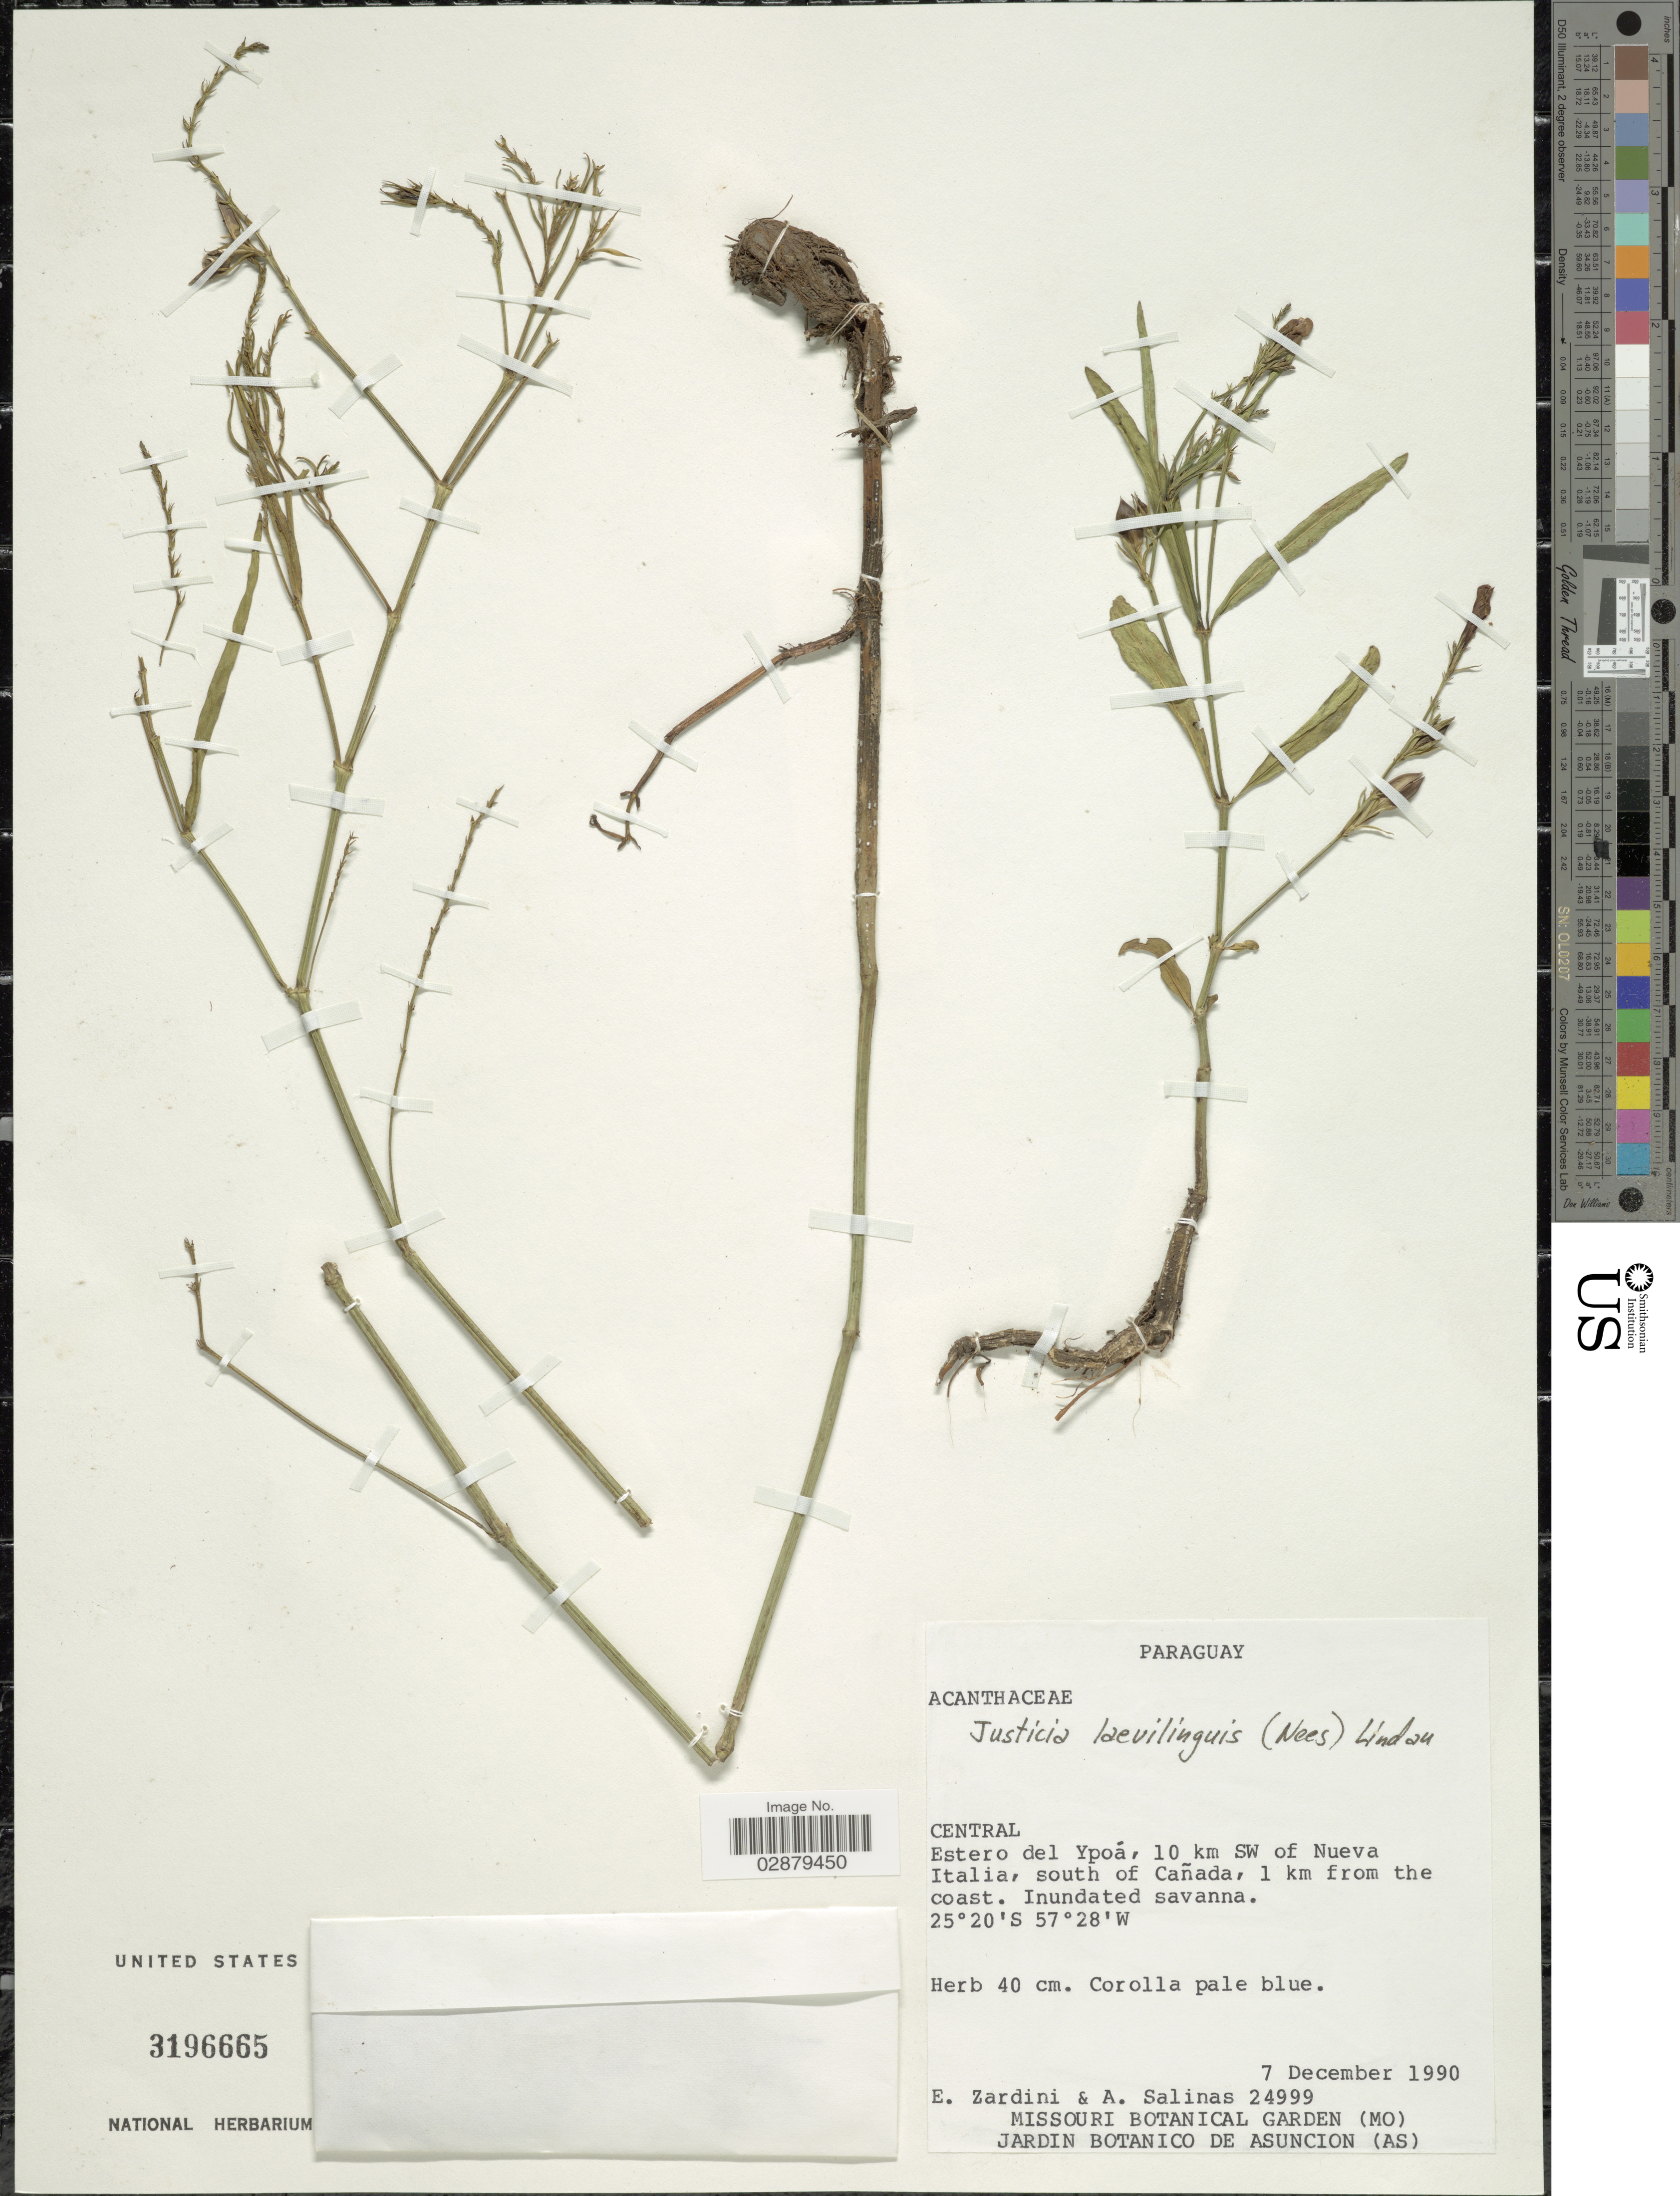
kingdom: Plantae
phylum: Tracheophyta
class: Magnoliopsida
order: Lamiales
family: Acanthaceae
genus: Justicia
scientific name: Justicia laevilinguis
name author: (Nees) Lindau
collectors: E. Zardini & A. Salinas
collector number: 24999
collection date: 1990-12-07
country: Paraguay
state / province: Central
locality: Estero del Ypoá, 10 km SW of Nueva Italia, south of Cañada, 1 km from the coast.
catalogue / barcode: US 3196665